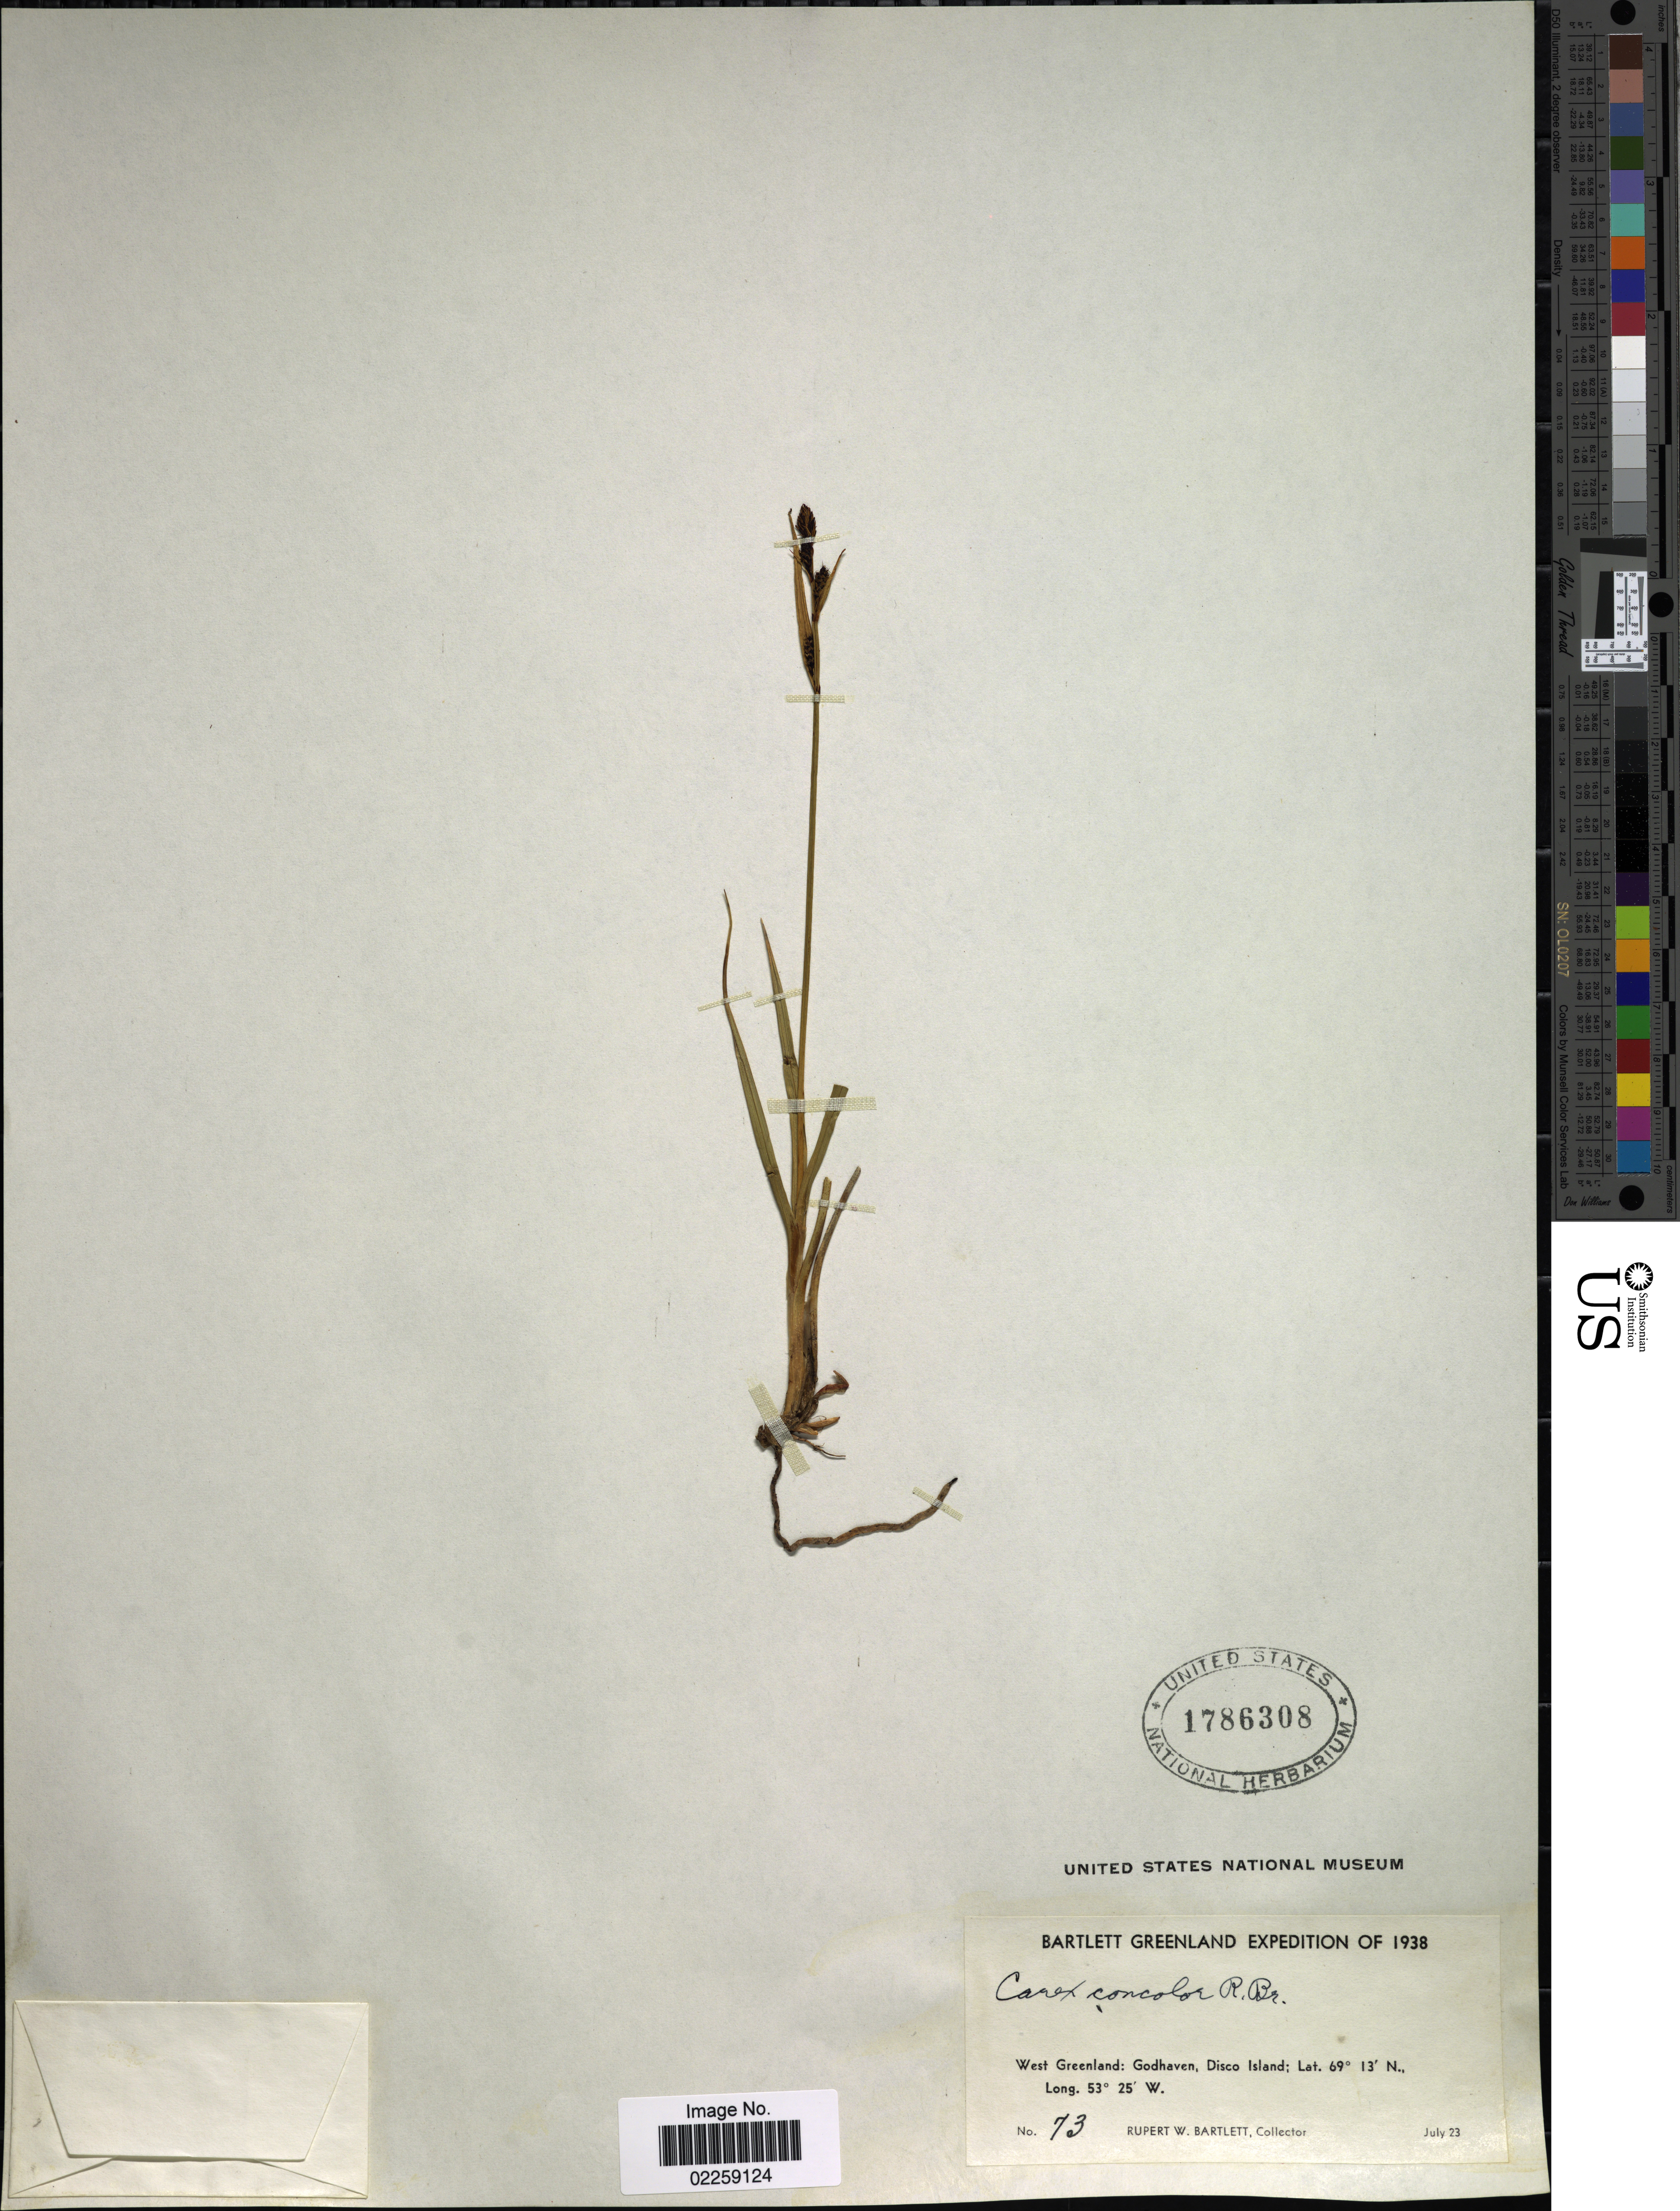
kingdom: Plantae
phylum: Tracheophyta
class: Liliopsida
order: Poales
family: Cyperaceae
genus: Carex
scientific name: Carex bigelowii subsp. bigelowii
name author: Torr. ex Schwein.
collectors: R. W. Bartlett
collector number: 73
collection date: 1938-07-23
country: Greenland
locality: West Greenland: Godhaven, Disco Island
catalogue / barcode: US 1786308